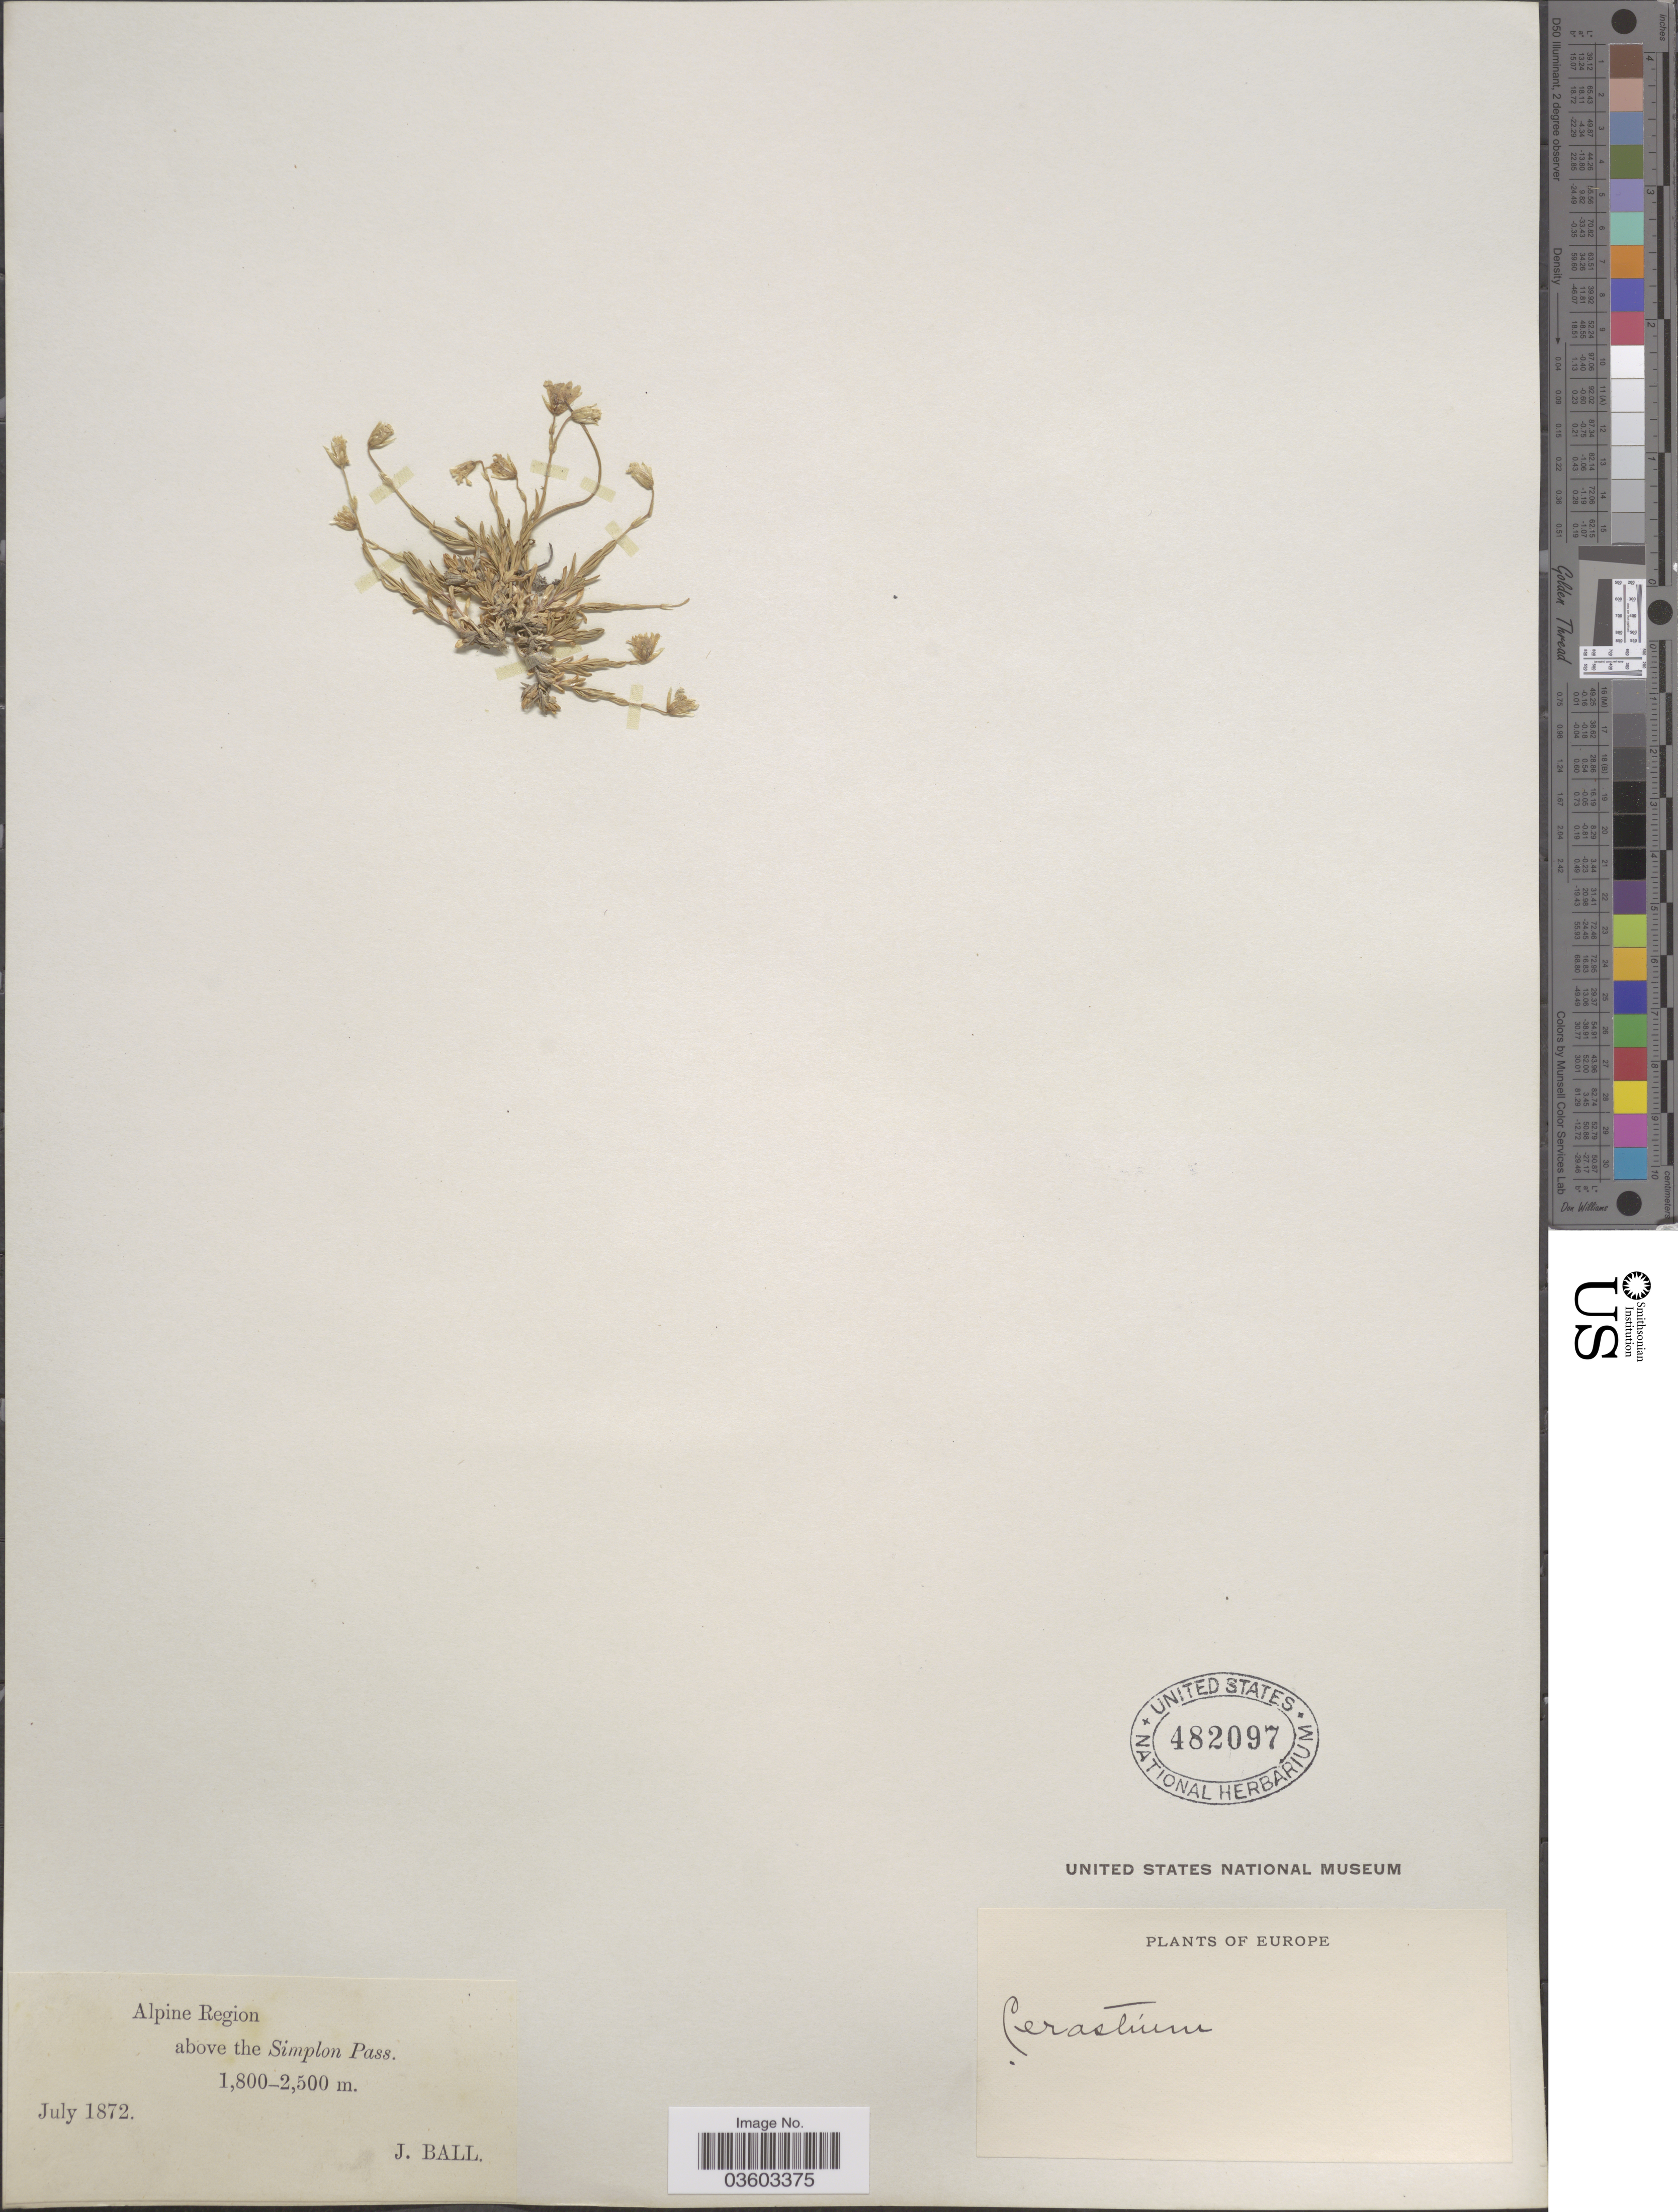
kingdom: Plantae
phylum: Tracheophyta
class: Magnoliopsida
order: Caryophyllales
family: Caryophyllaceae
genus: Cerastium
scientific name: Cerastium sp.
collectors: J. Ball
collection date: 1872-07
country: Switzerland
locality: Alpine Region above the Simplon Pass. Europe.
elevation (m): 1800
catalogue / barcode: US 482097